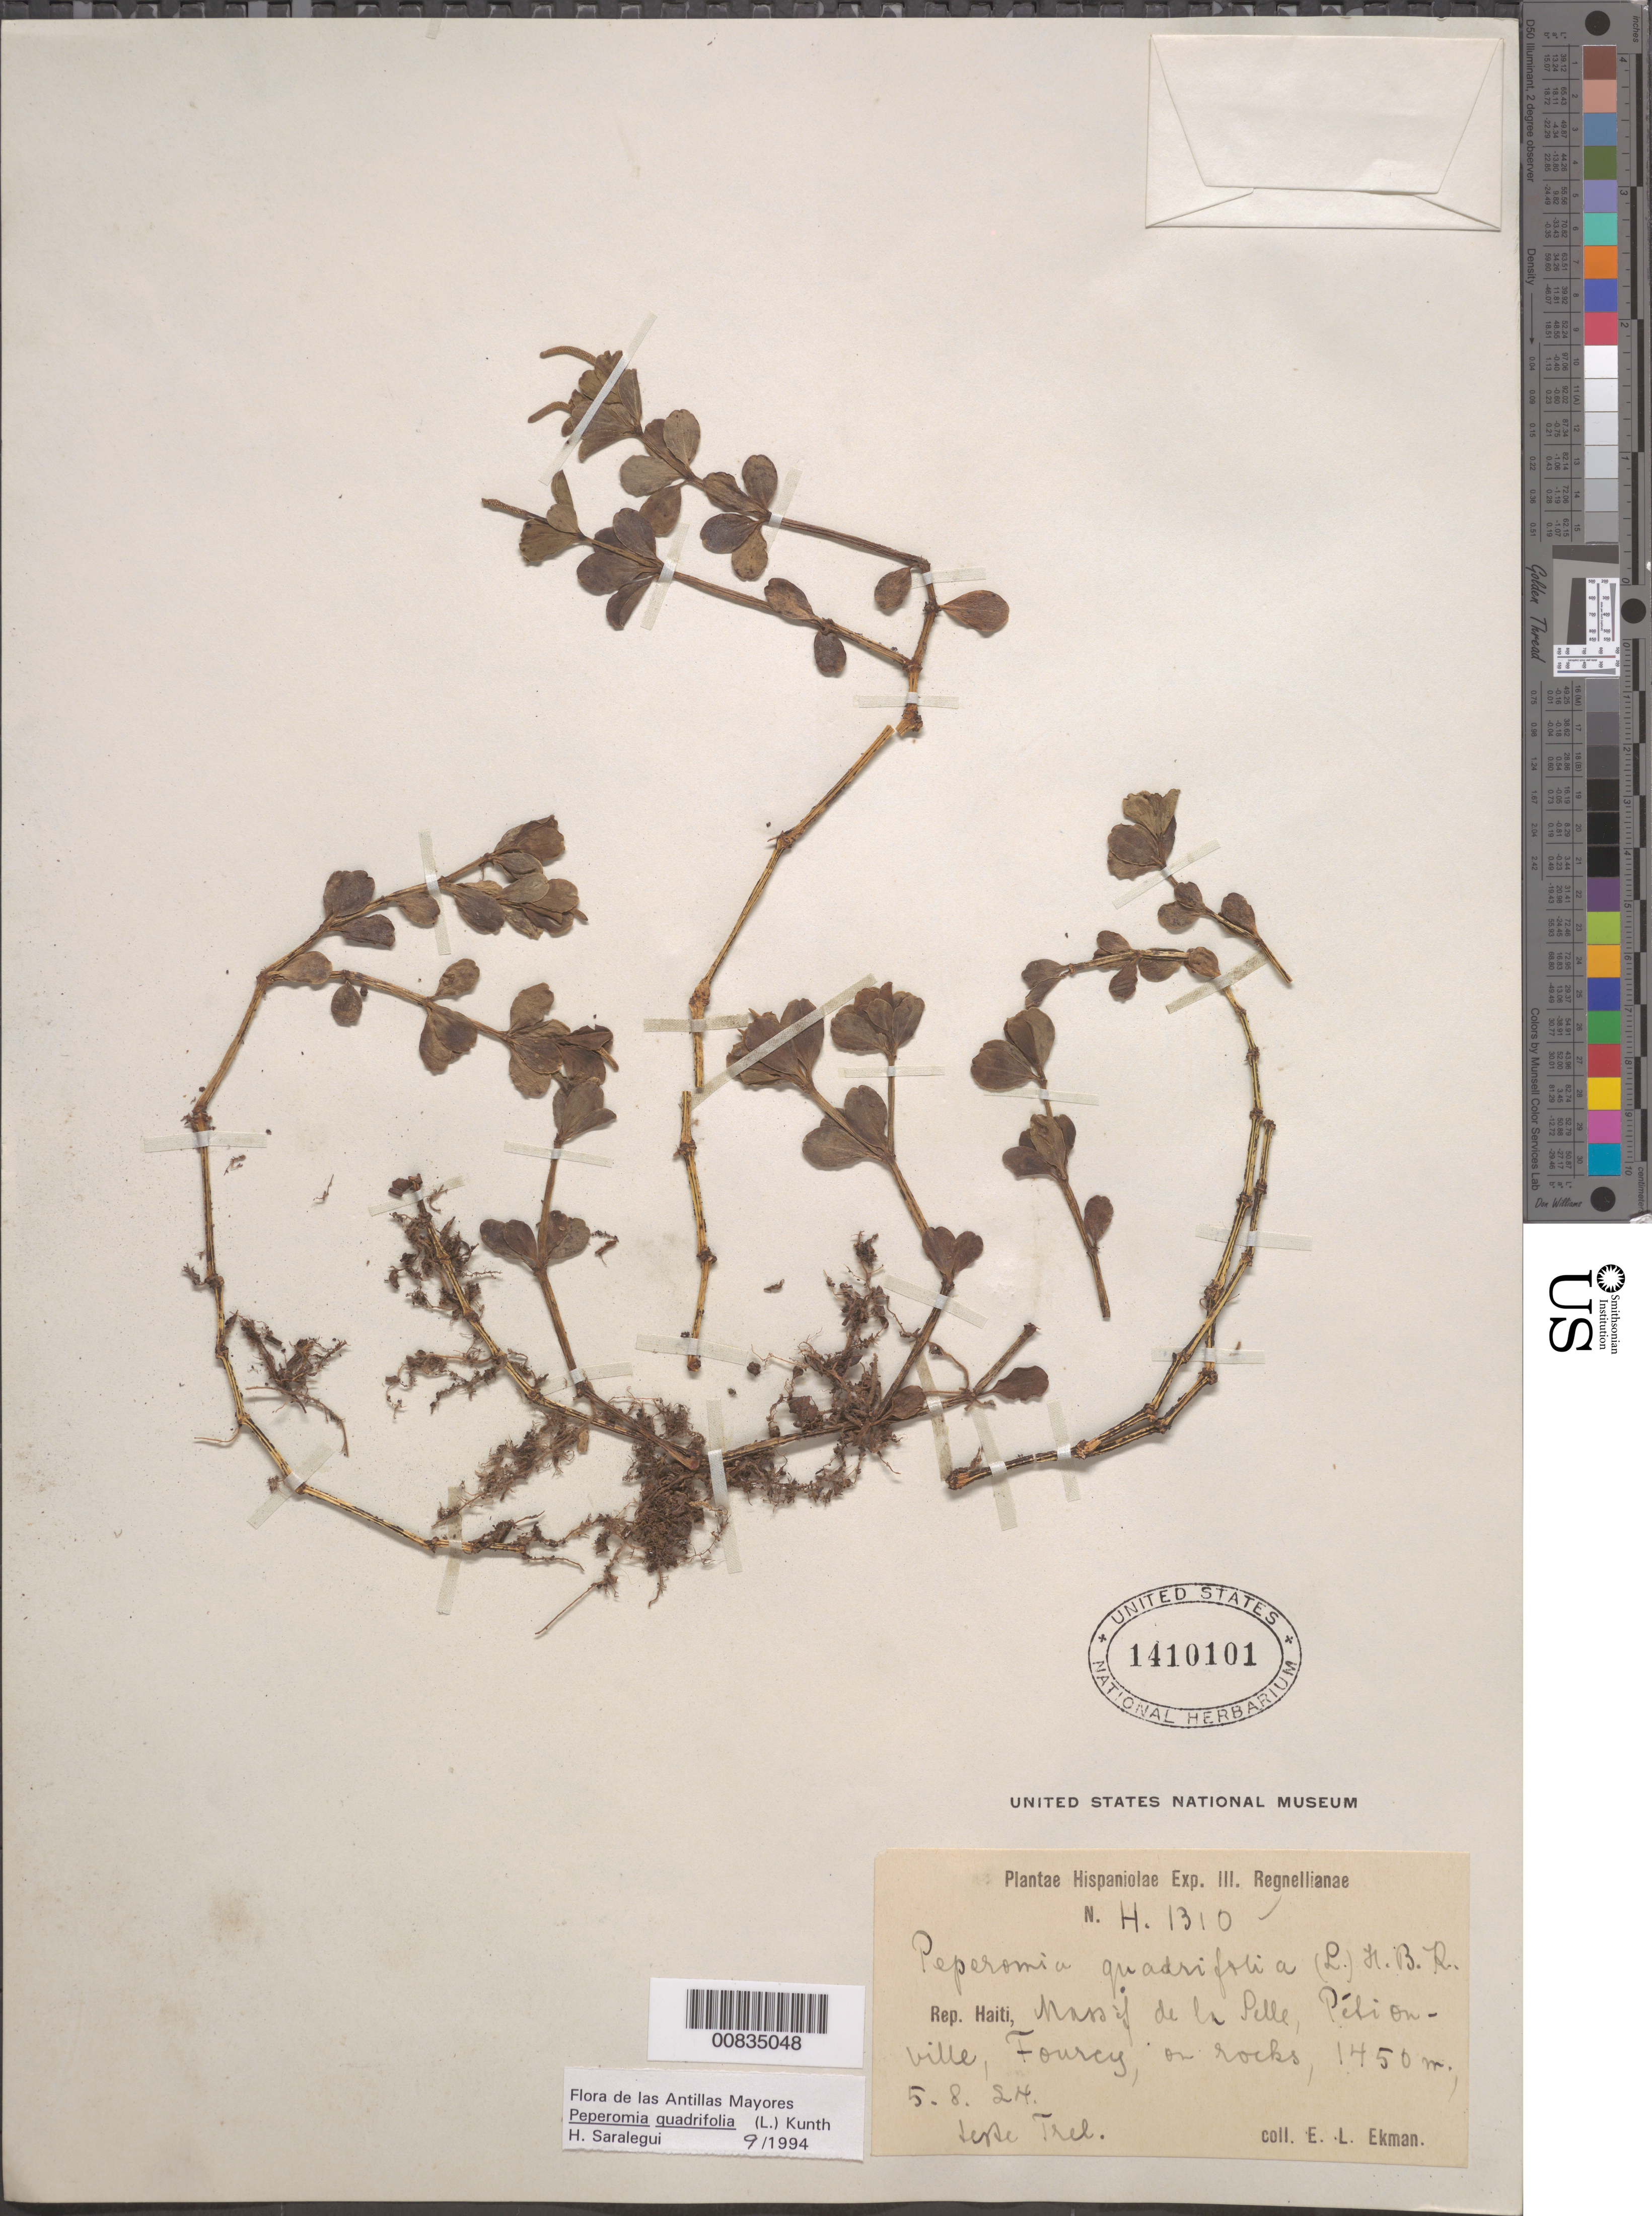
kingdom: Plantae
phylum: Tracheophyta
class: Magnoliopsida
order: Piperales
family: Piperaceae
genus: Peperomia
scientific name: Peperomia quadrifolia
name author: (L.) Kunth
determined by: Saralegui Boza, H., (HAJB), Jardin Botanico Nacional (Habana)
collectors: E. L. Ekman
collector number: H 1310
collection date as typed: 05 Aug 1924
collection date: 1924-08-05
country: Haiti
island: Hispaniola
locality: Massif de la Selle, Pétionville, Fourcy.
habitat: On rocks.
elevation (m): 1450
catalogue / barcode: US 1410101